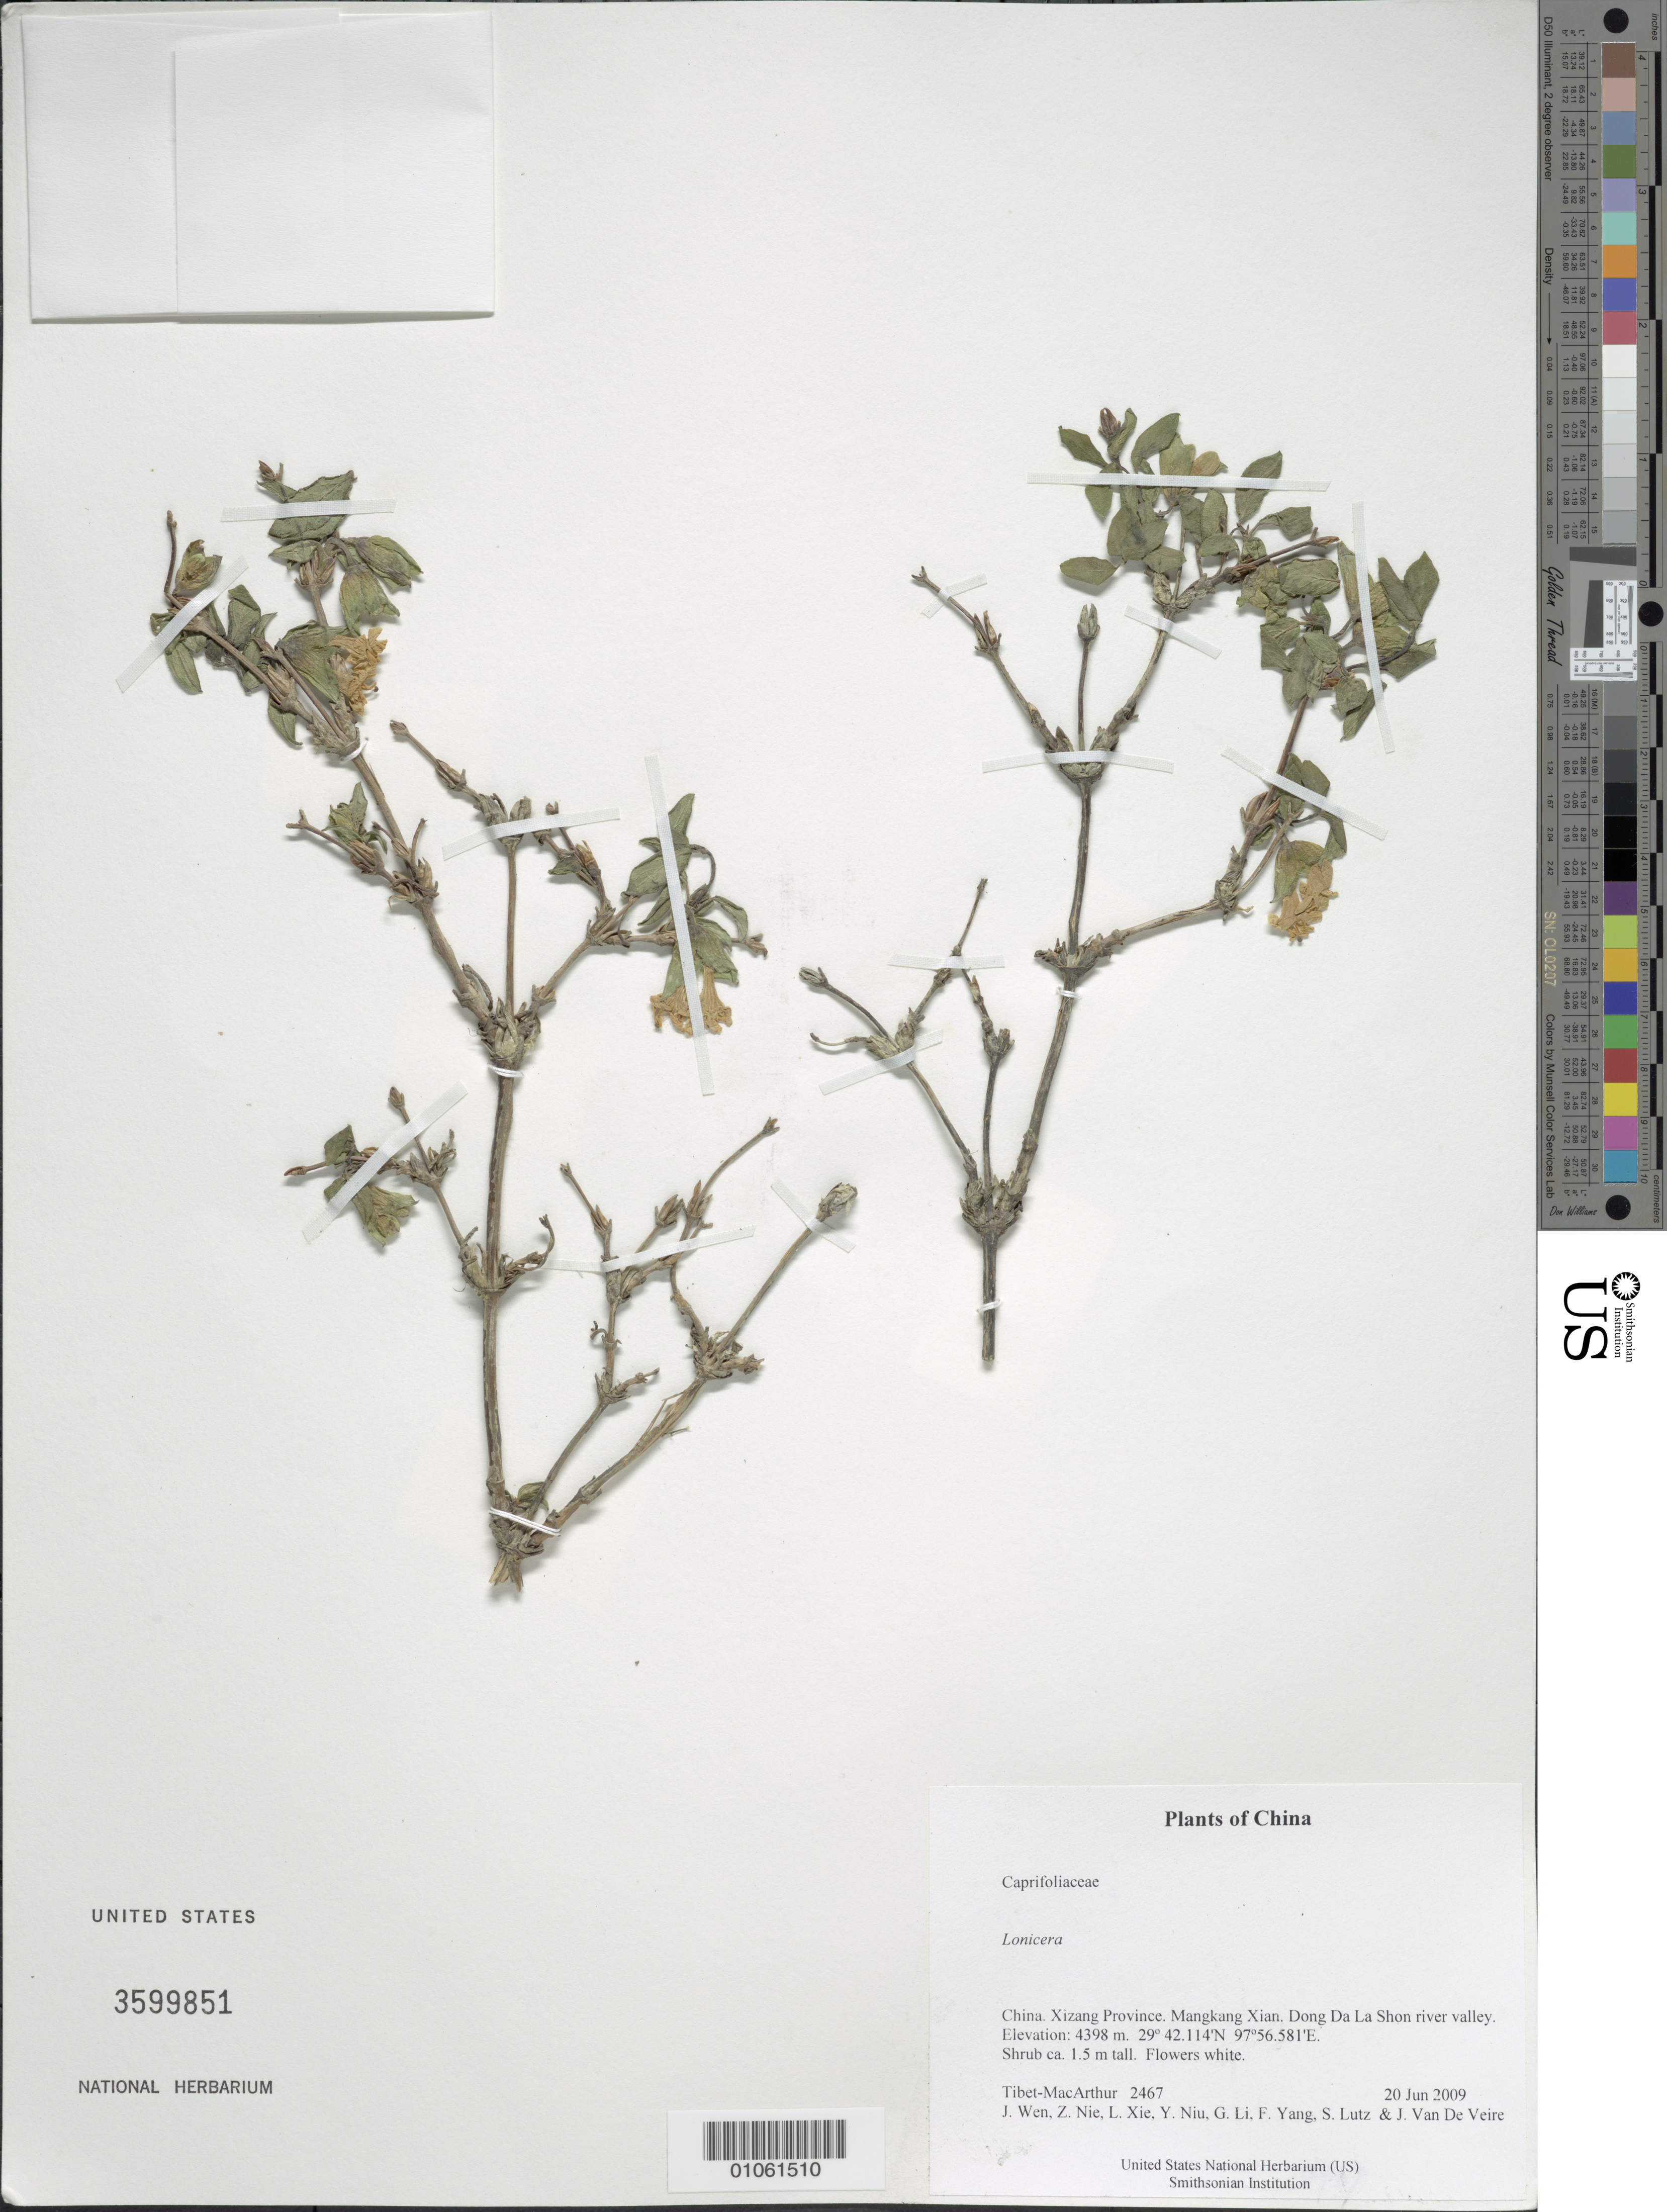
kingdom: Plantae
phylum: Tracheophyta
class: Magnoliopsida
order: Dipsacales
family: Caprifoliaceae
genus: Lonicera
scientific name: Lonicera sp.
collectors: Tibet-MacArthur, J. Wen, Z. Nie, L. Xie, Y. Niu, G. Li, F. Yang, S. Lutz & J. Van De Veire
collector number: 2467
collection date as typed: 20 Jun 2009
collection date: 2009-06-20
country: China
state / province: Xizang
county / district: Mangkang Xian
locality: Dong Da La Shon river valley.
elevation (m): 4398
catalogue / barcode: US 3599851